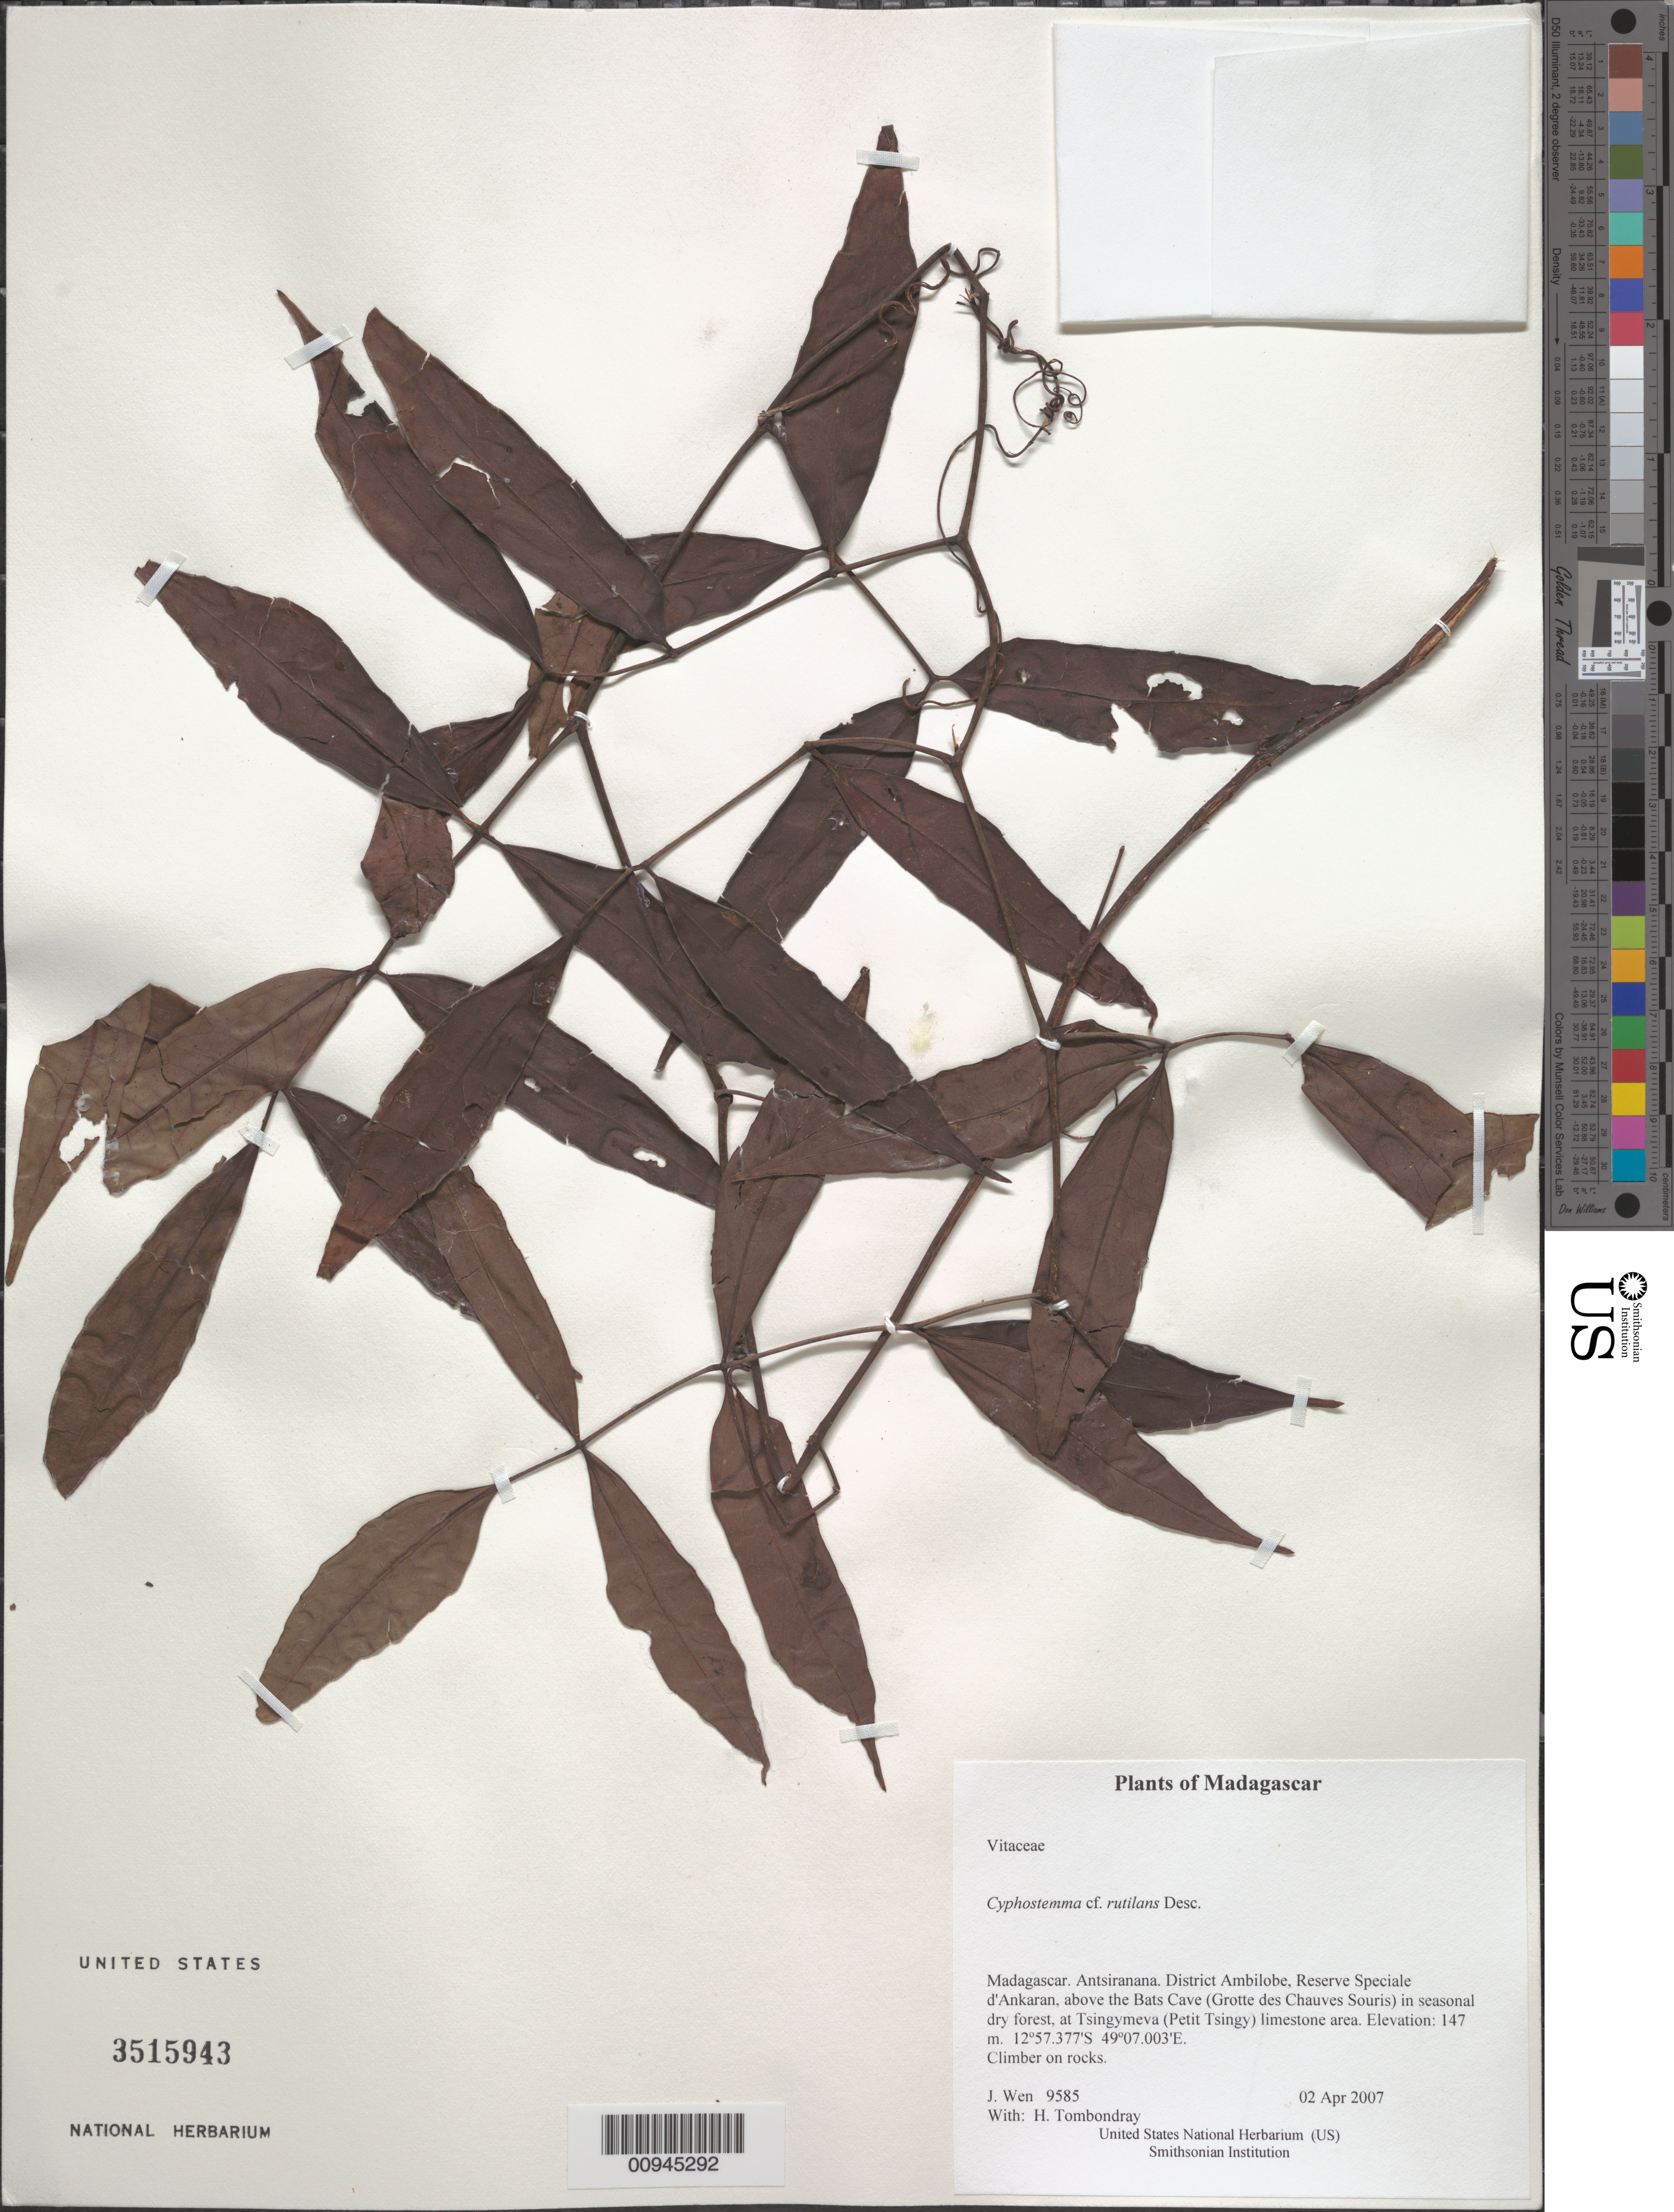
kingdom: Plantae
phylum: Tracheophyta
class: Magnoliopsida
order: Vitales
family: Vitaceae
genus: Cyphostemma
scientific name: Cyphostemma rutilans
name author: Desc.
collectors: J. Wen & H. Tombondray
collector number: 9585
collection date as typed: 02 Apr 2007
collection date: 2007-04-02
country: Madagascar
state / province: Diana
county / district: Ambilobe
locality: District Ambilobe, Reserve Speciale d'Ankaran, above the Bats Cave (Grotte des Chauves Souris) in seasonal dry forest, at Tsingymeva (Petit Tsingy) limestone area.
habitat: On rocks.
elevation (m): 147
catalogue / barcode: US 3515943